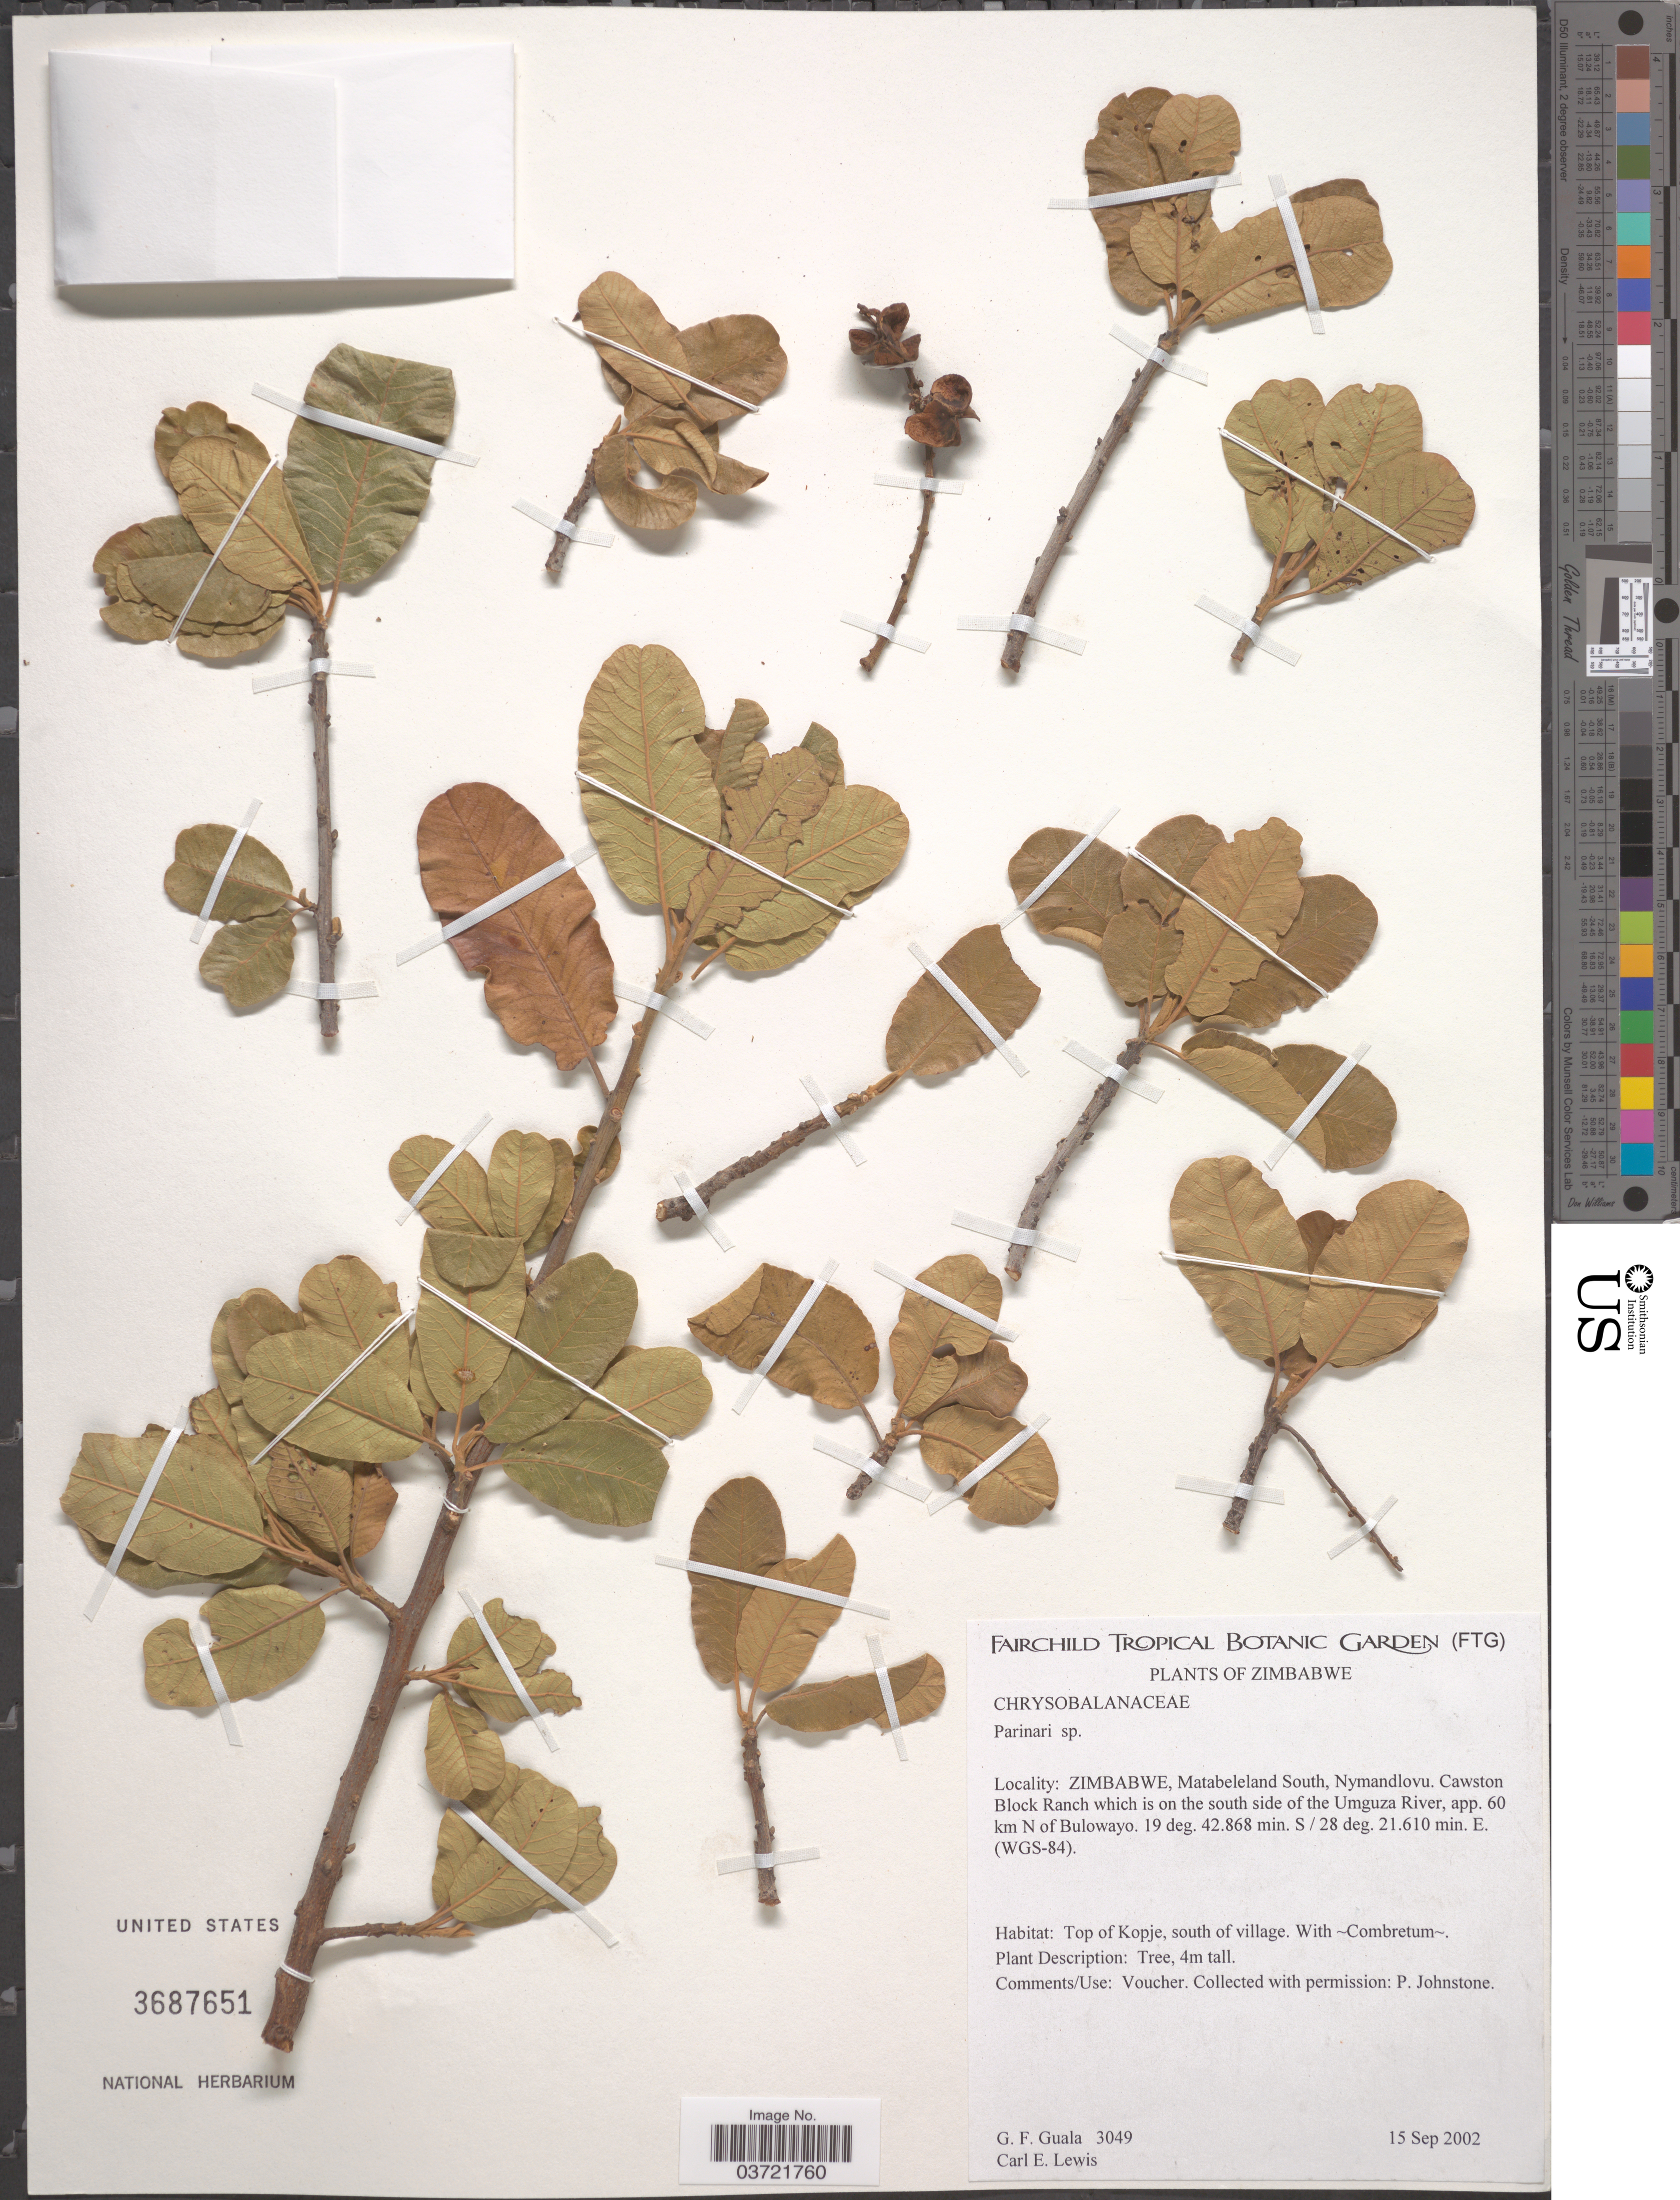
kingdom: Plantae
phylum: Tracheophyta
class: Magnoliopsida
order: Malpighiales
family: Chrysobalanaceae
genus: Parinari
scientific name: Parinari sp.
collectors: G. Guala & C. Lewis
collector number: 3049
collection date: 2002-09-15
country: Zimbabwe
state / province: Matabeleland South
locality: Nymandlovu. Cawston Block Ranch which is on the south side of the Umguza River, app. 60 km N of Bulowayo. (WGS-84).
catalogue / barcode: US 3687651